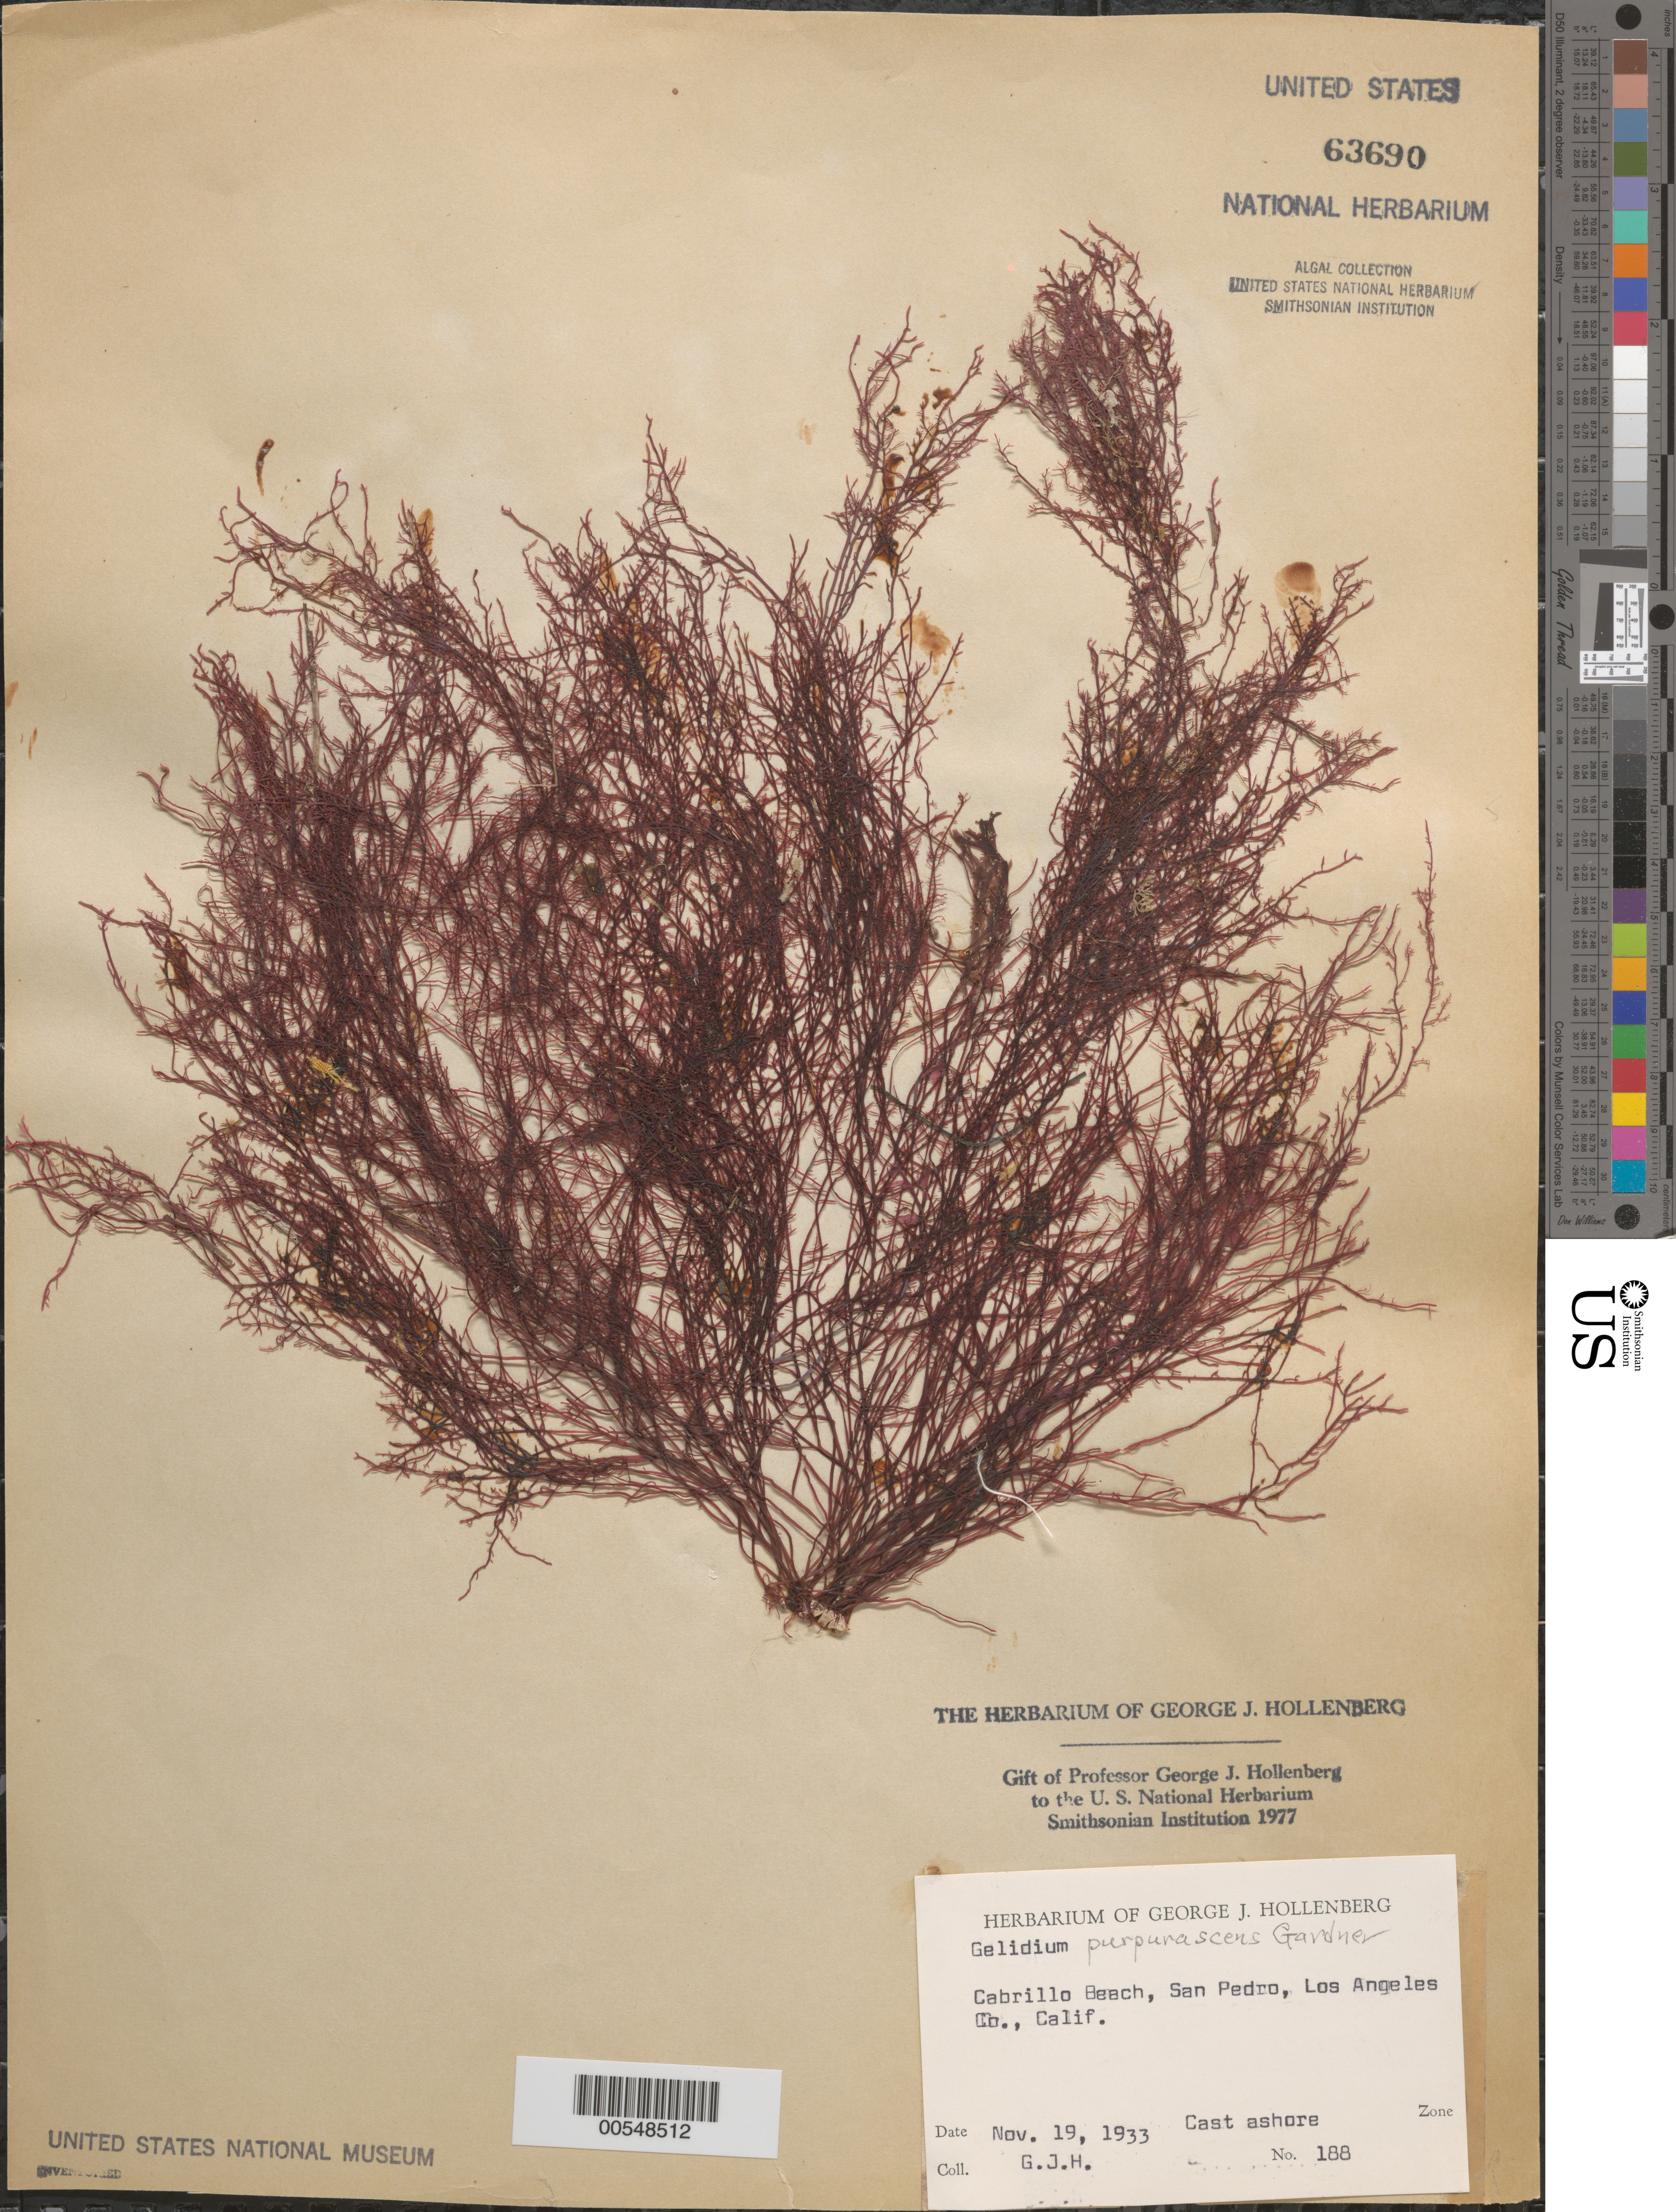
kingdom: Plantae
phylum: Rhodophyta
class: Florideophyceae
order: Gelidiales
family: Gelidiaceae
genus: Gelidium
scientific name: Gelidium purpurascens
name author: N.L. Gardner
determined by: Hollenberg, George J.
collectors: G. Hollenberg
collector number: GJH 188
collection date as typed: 19 Nov 1933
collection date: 1933-11-19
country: United States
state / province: California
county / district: Los Angeles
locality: Cabrillo Beach, San Pedro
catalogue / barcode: US 63690